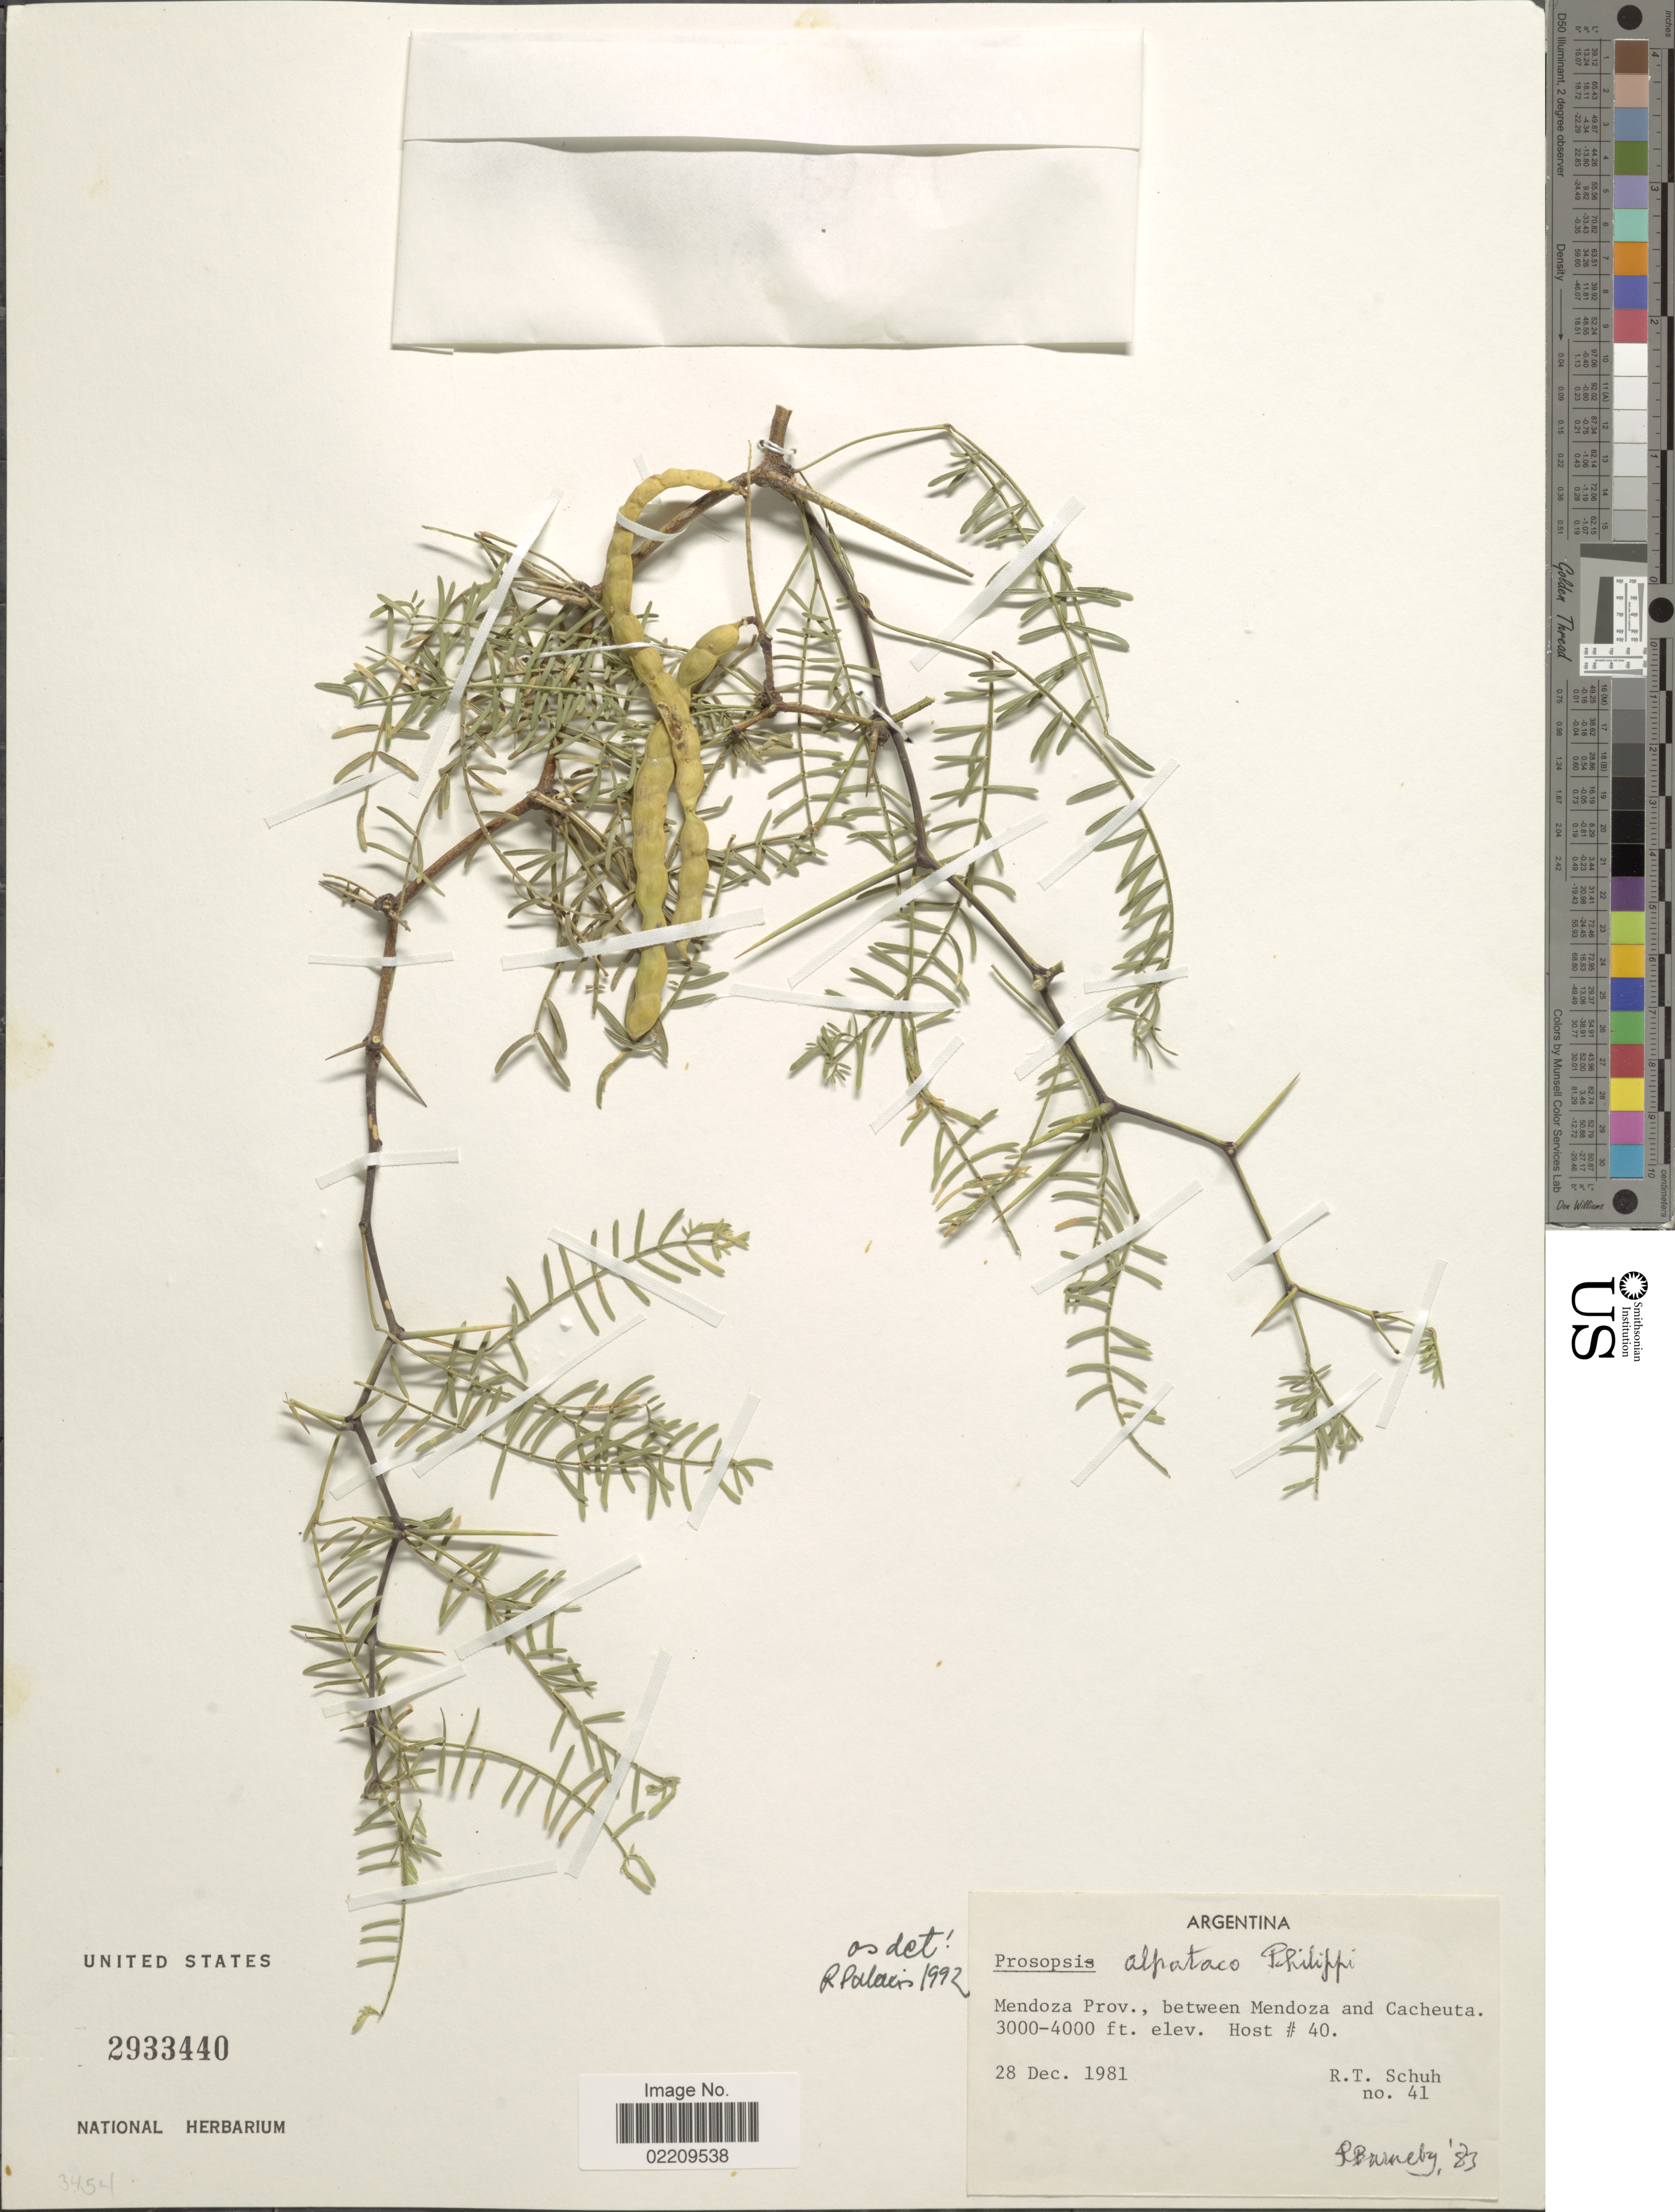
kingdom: Plantae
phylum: Tracheophyta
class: Magnoliopsida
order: Fabales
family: Fabaceae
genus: Neltuma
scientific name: Neltuma alpataco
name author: (Phil.) C. E. Hughes & G.P. Lewis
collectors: R. Schuh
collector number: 41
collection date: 1981-12-28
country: Argentina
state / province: Mendoza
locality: Mendoza Prov., between Mendoza and Cacheuta.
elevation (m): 914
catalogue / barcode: US 2933440